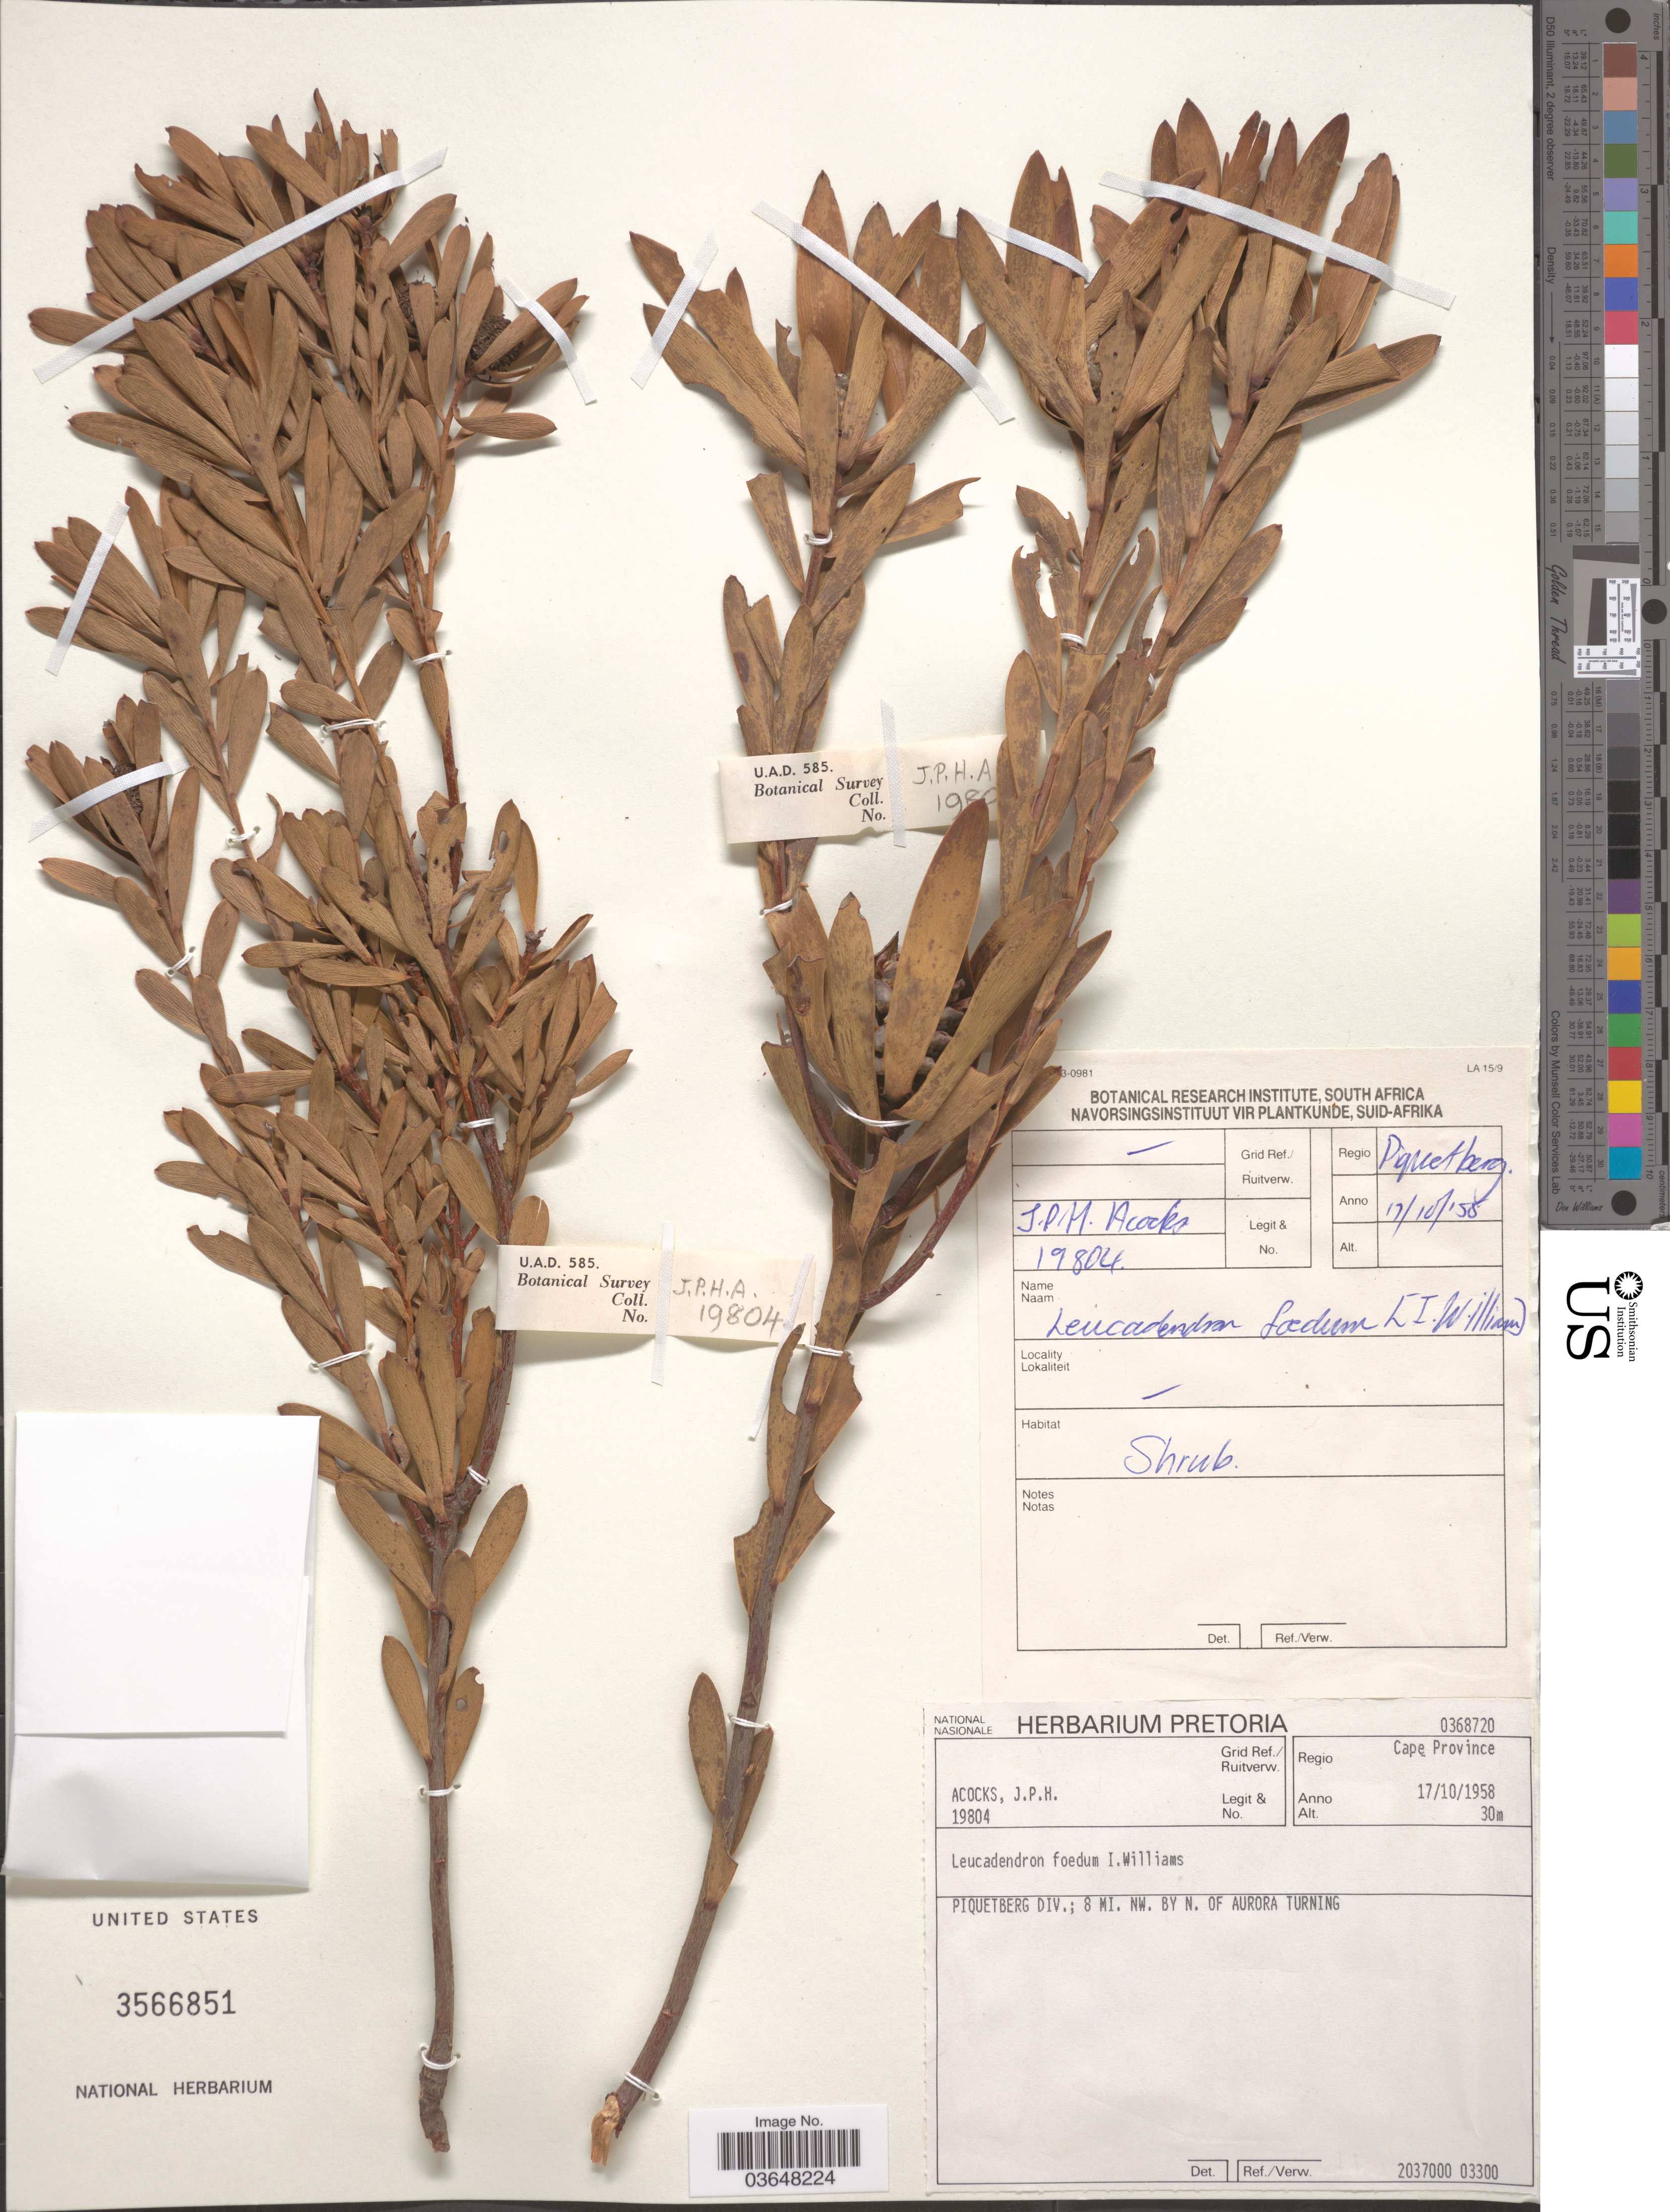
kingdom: Plantae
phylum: Tracheophyta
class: Magnoliopsida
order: Proteales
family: Proteaceae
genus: Leucadendron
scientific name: Leucadendron foedum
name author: I. Williams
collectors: J. P. Acocks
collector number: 19804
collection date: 1958-10-17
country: South Africa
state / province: Western Cape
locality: Regio Cape Province. Piquetberg Div.; 8 mi. NW by N. of Aurora turning.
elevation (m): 30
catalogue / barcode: US 3566851